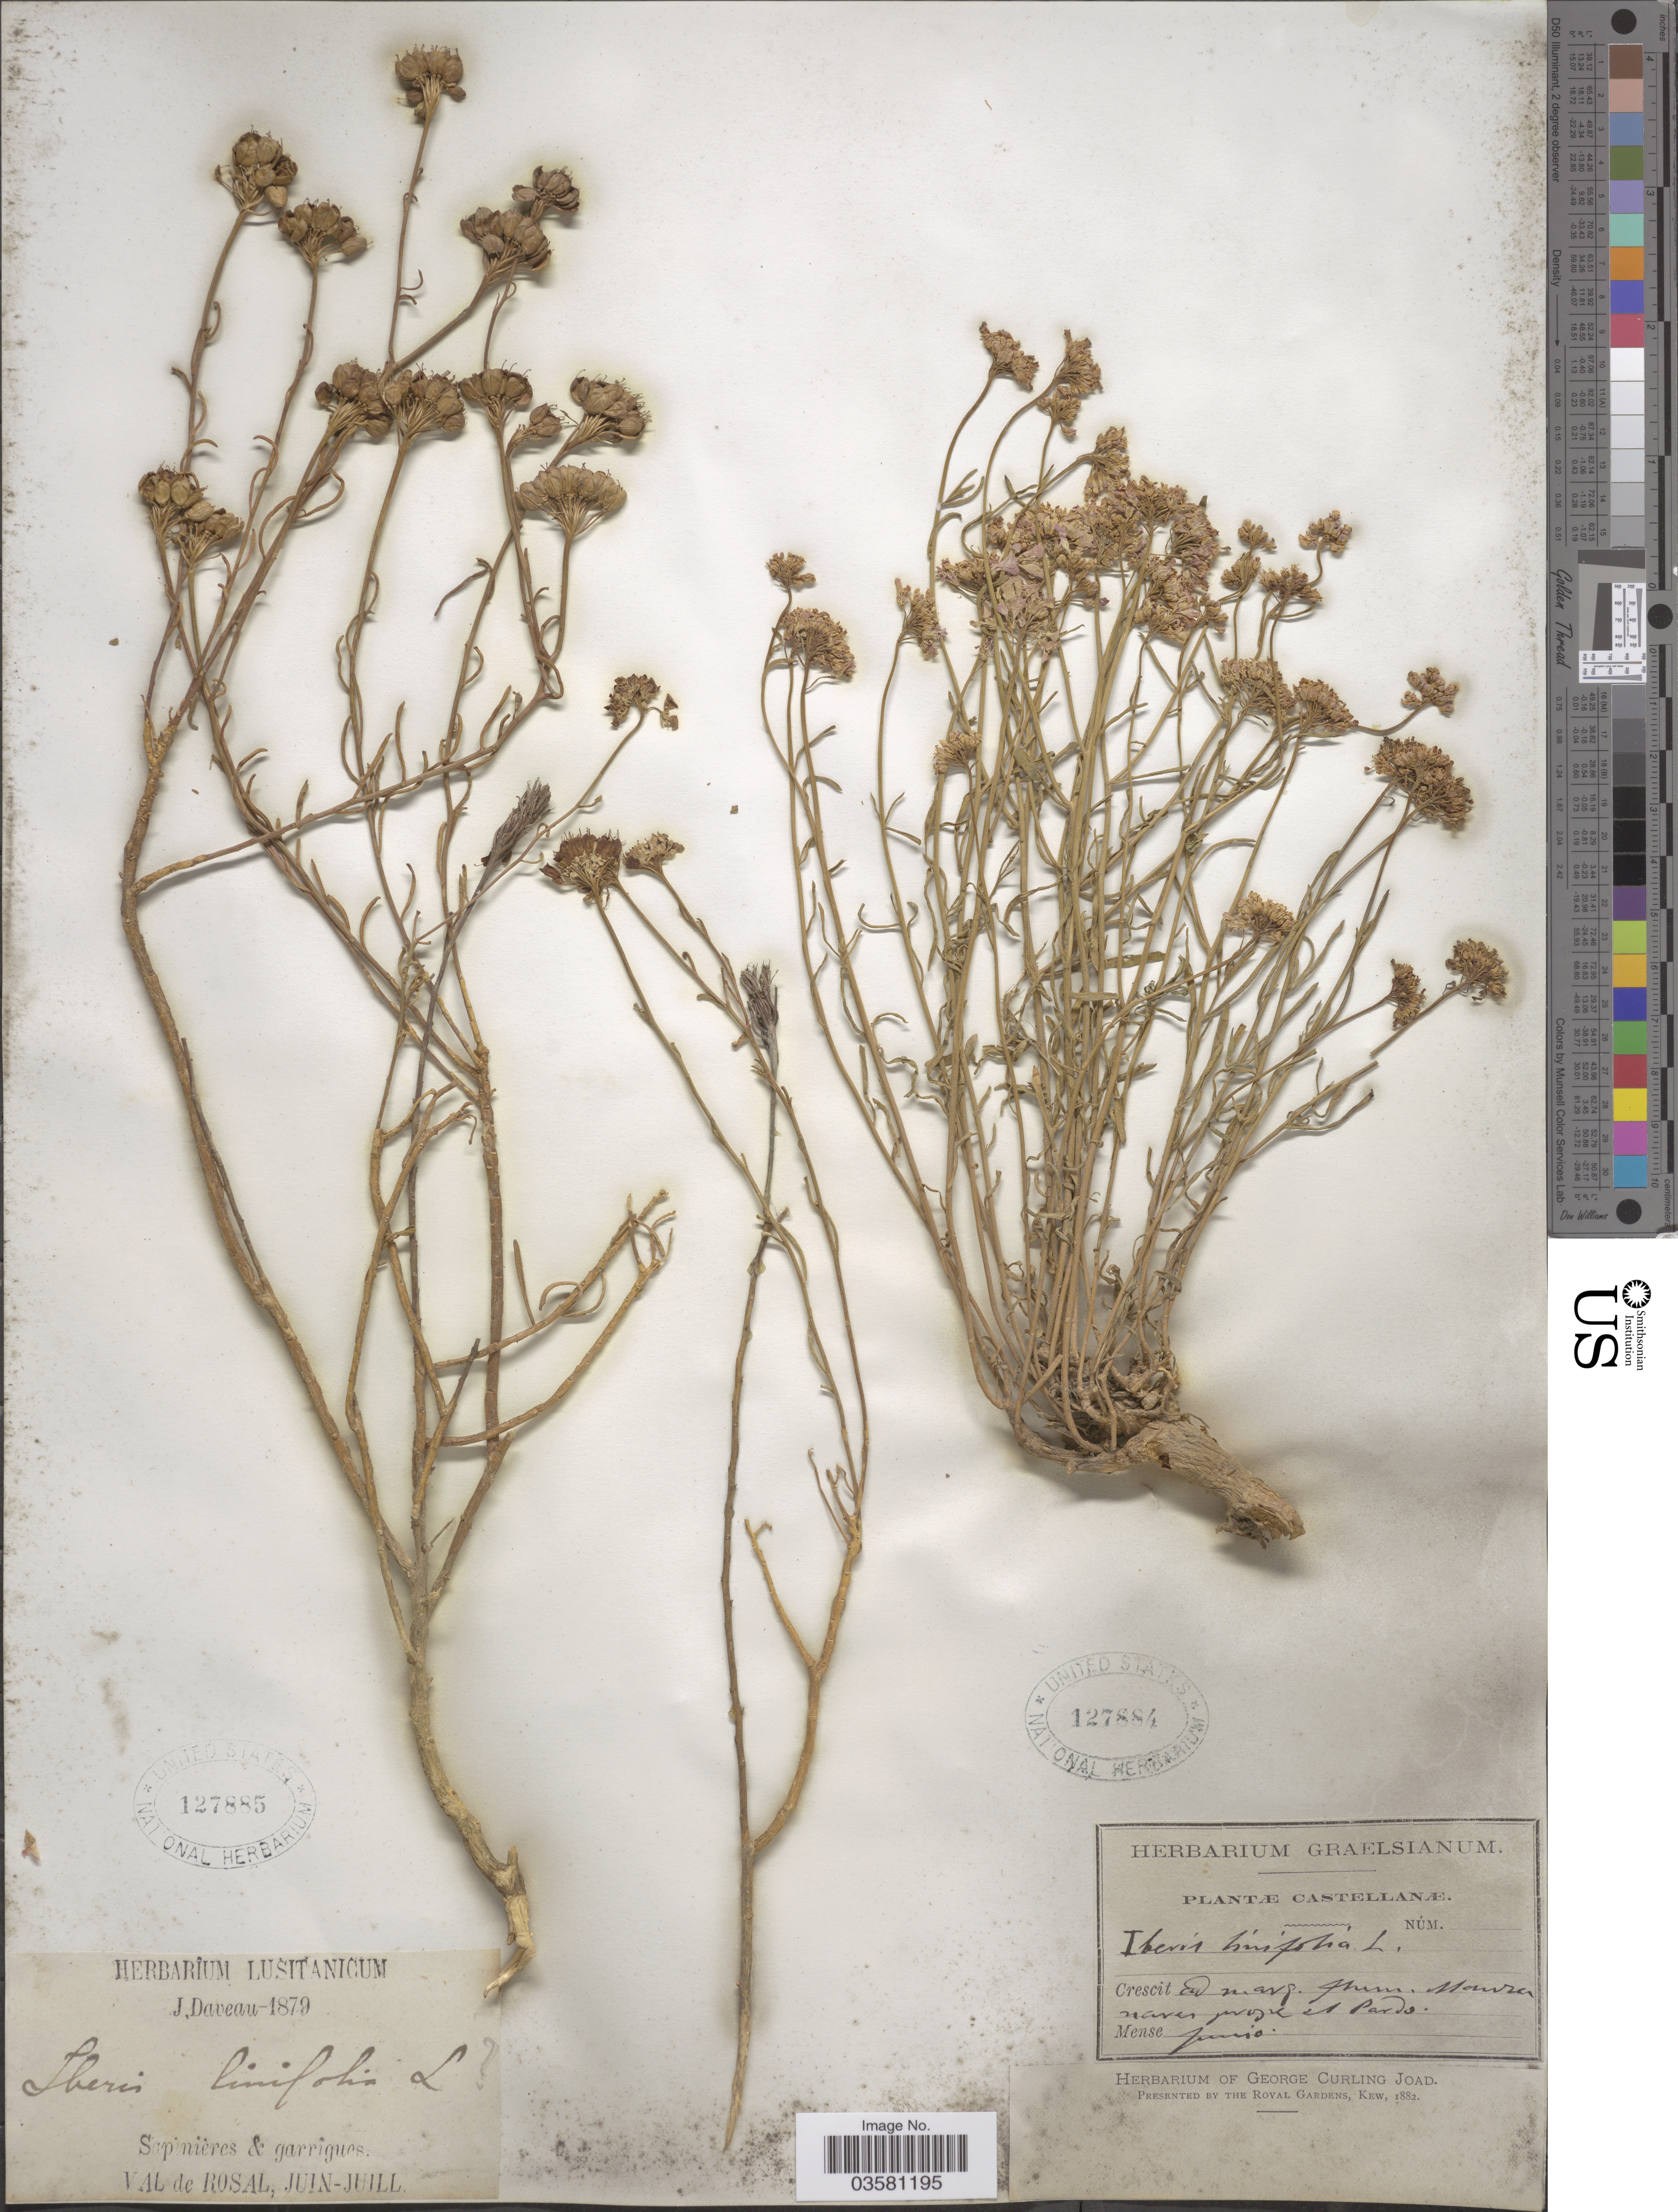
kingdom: Plantae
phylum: Tracheophyta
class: Magnoliopsida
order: Brassicales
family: Brassicaceae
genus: Iberis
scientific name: Iberis linifolia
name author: Steud.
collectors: J. Daveau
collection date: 1879-06/1879-07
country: Portugal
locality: Sapinieres & garrigues. Val de Rosal.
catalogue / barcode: US 127885-2